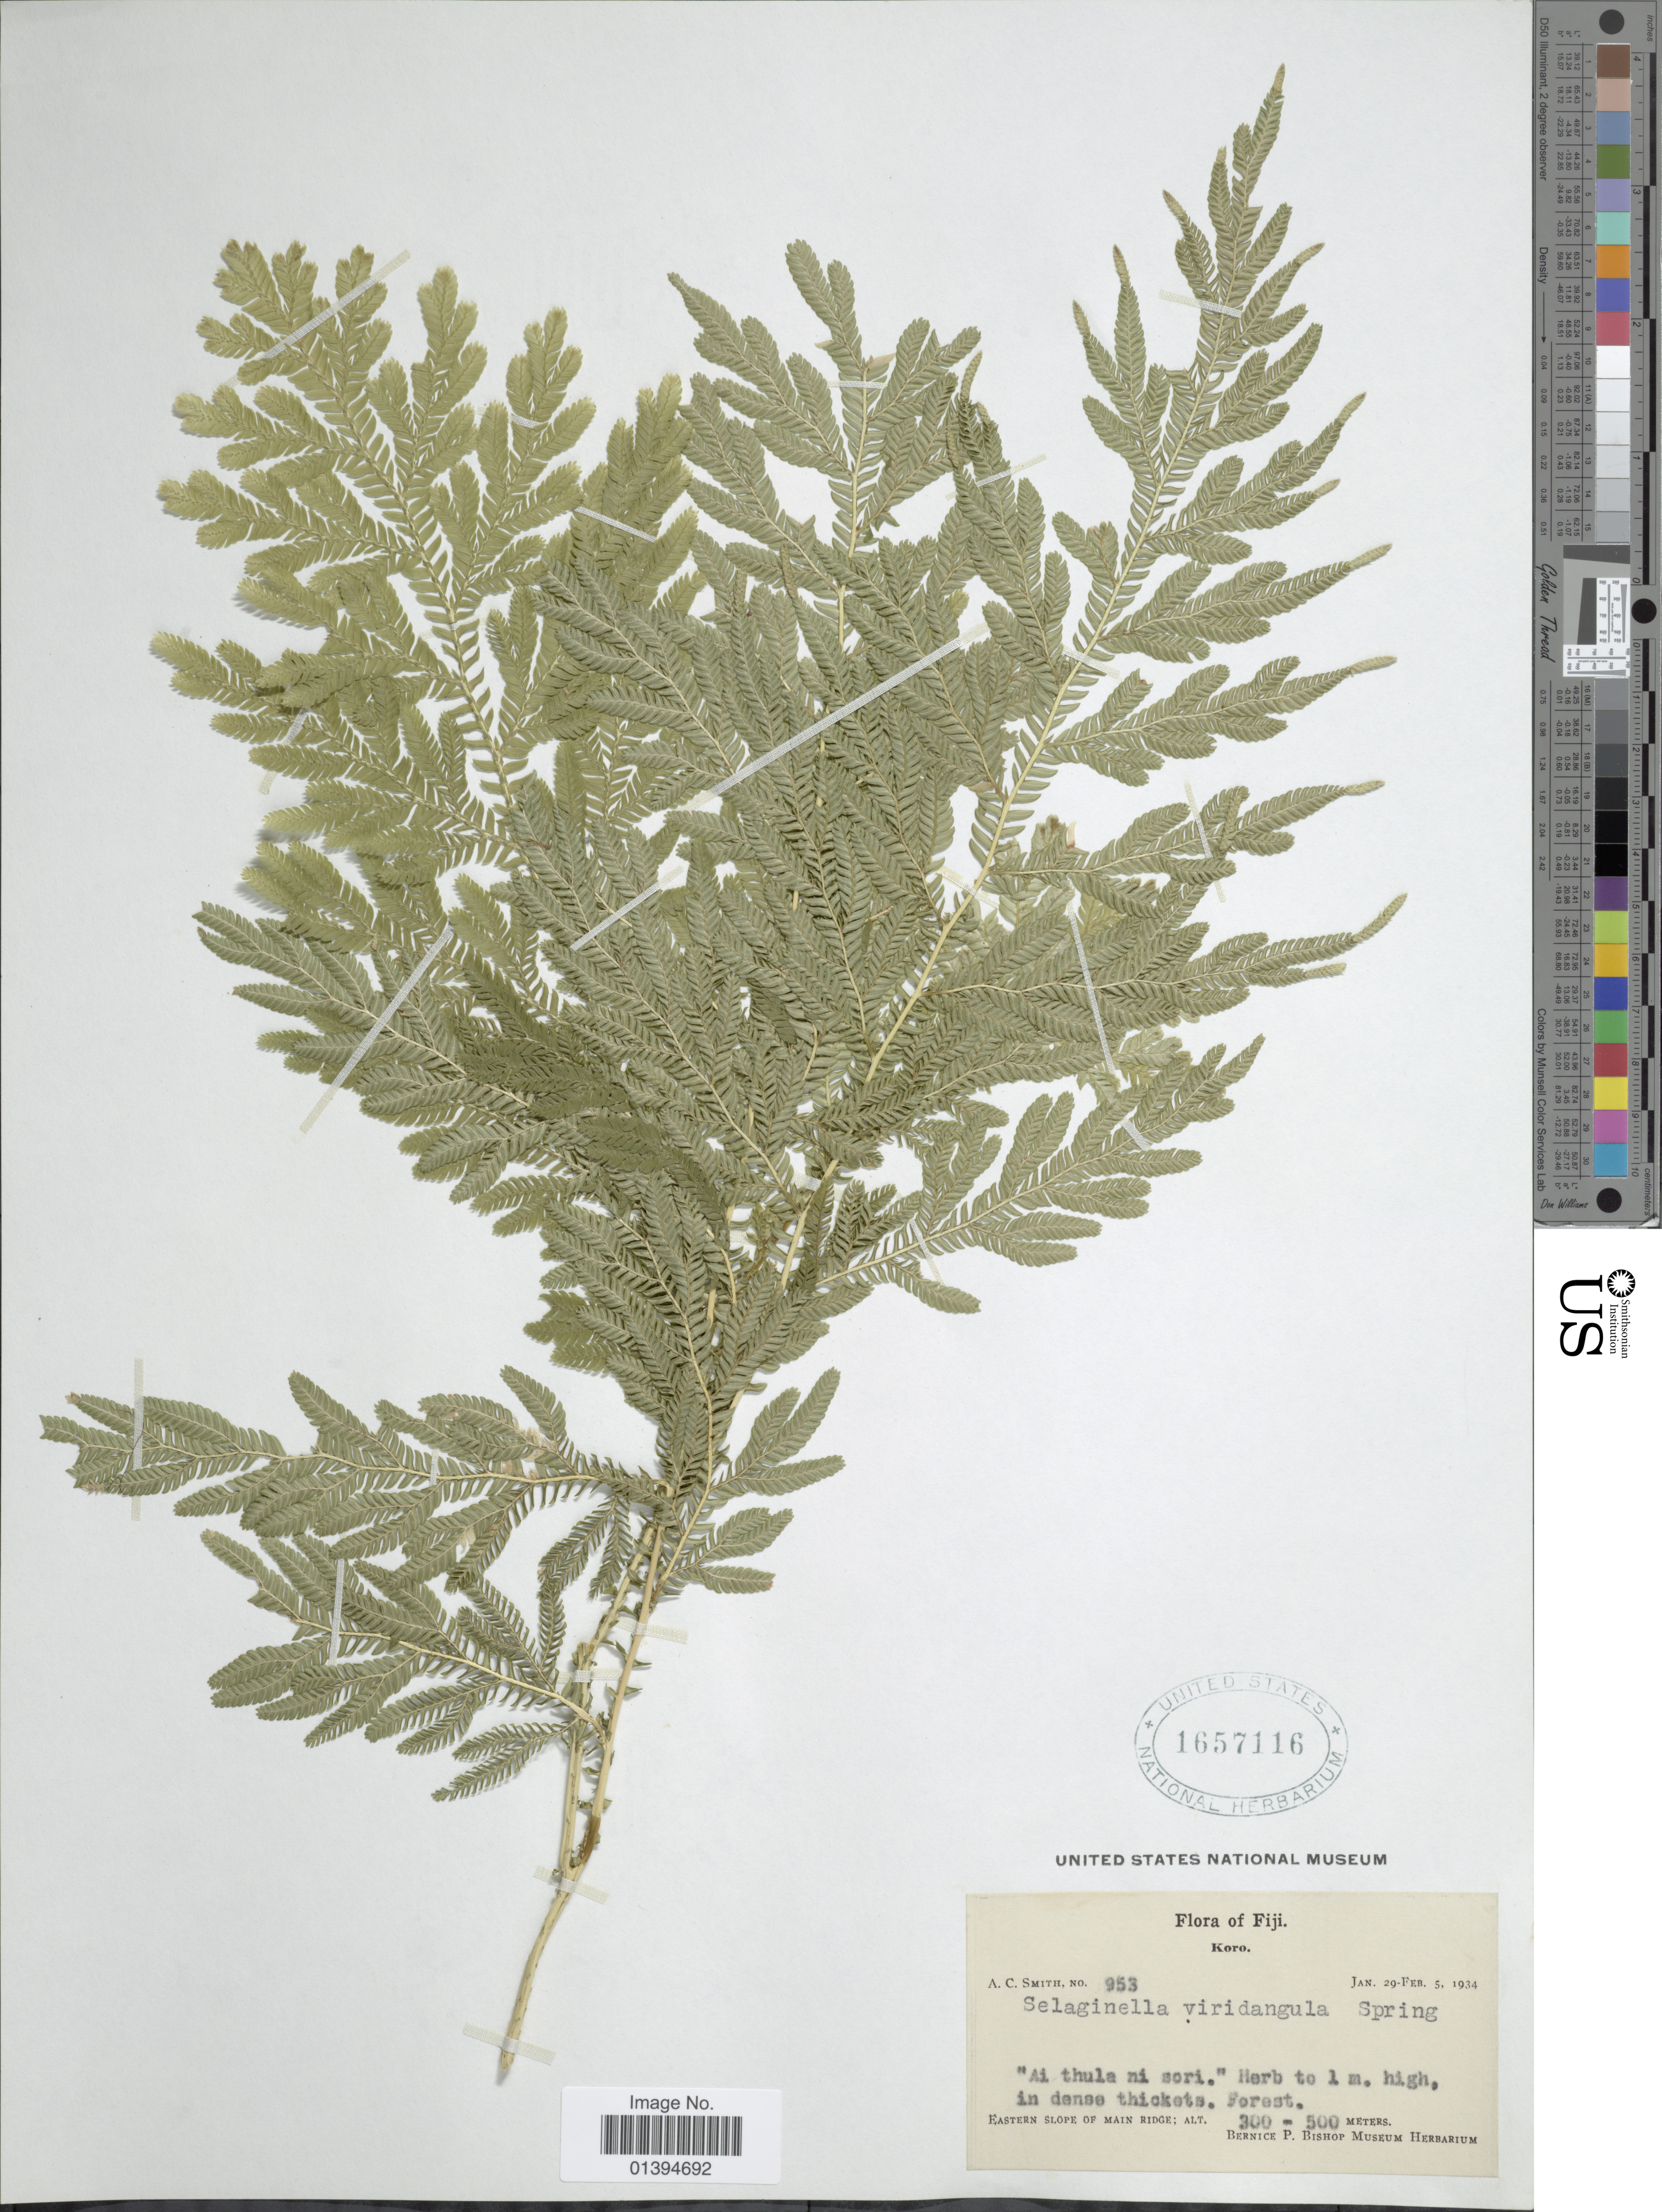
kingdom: Plantae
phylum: Tracheophyta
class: Lycopodiopsida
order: Selaginellales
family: Selaginellaceae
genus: Selaginella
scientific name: Selaginella viridangula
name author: Spring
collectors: A. C. Smith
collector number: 953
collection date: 1934-01-29/1934-02-05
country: Fiji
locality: Koro, Eastern slope of Main ridge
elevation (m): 200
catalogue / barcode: US 1657116